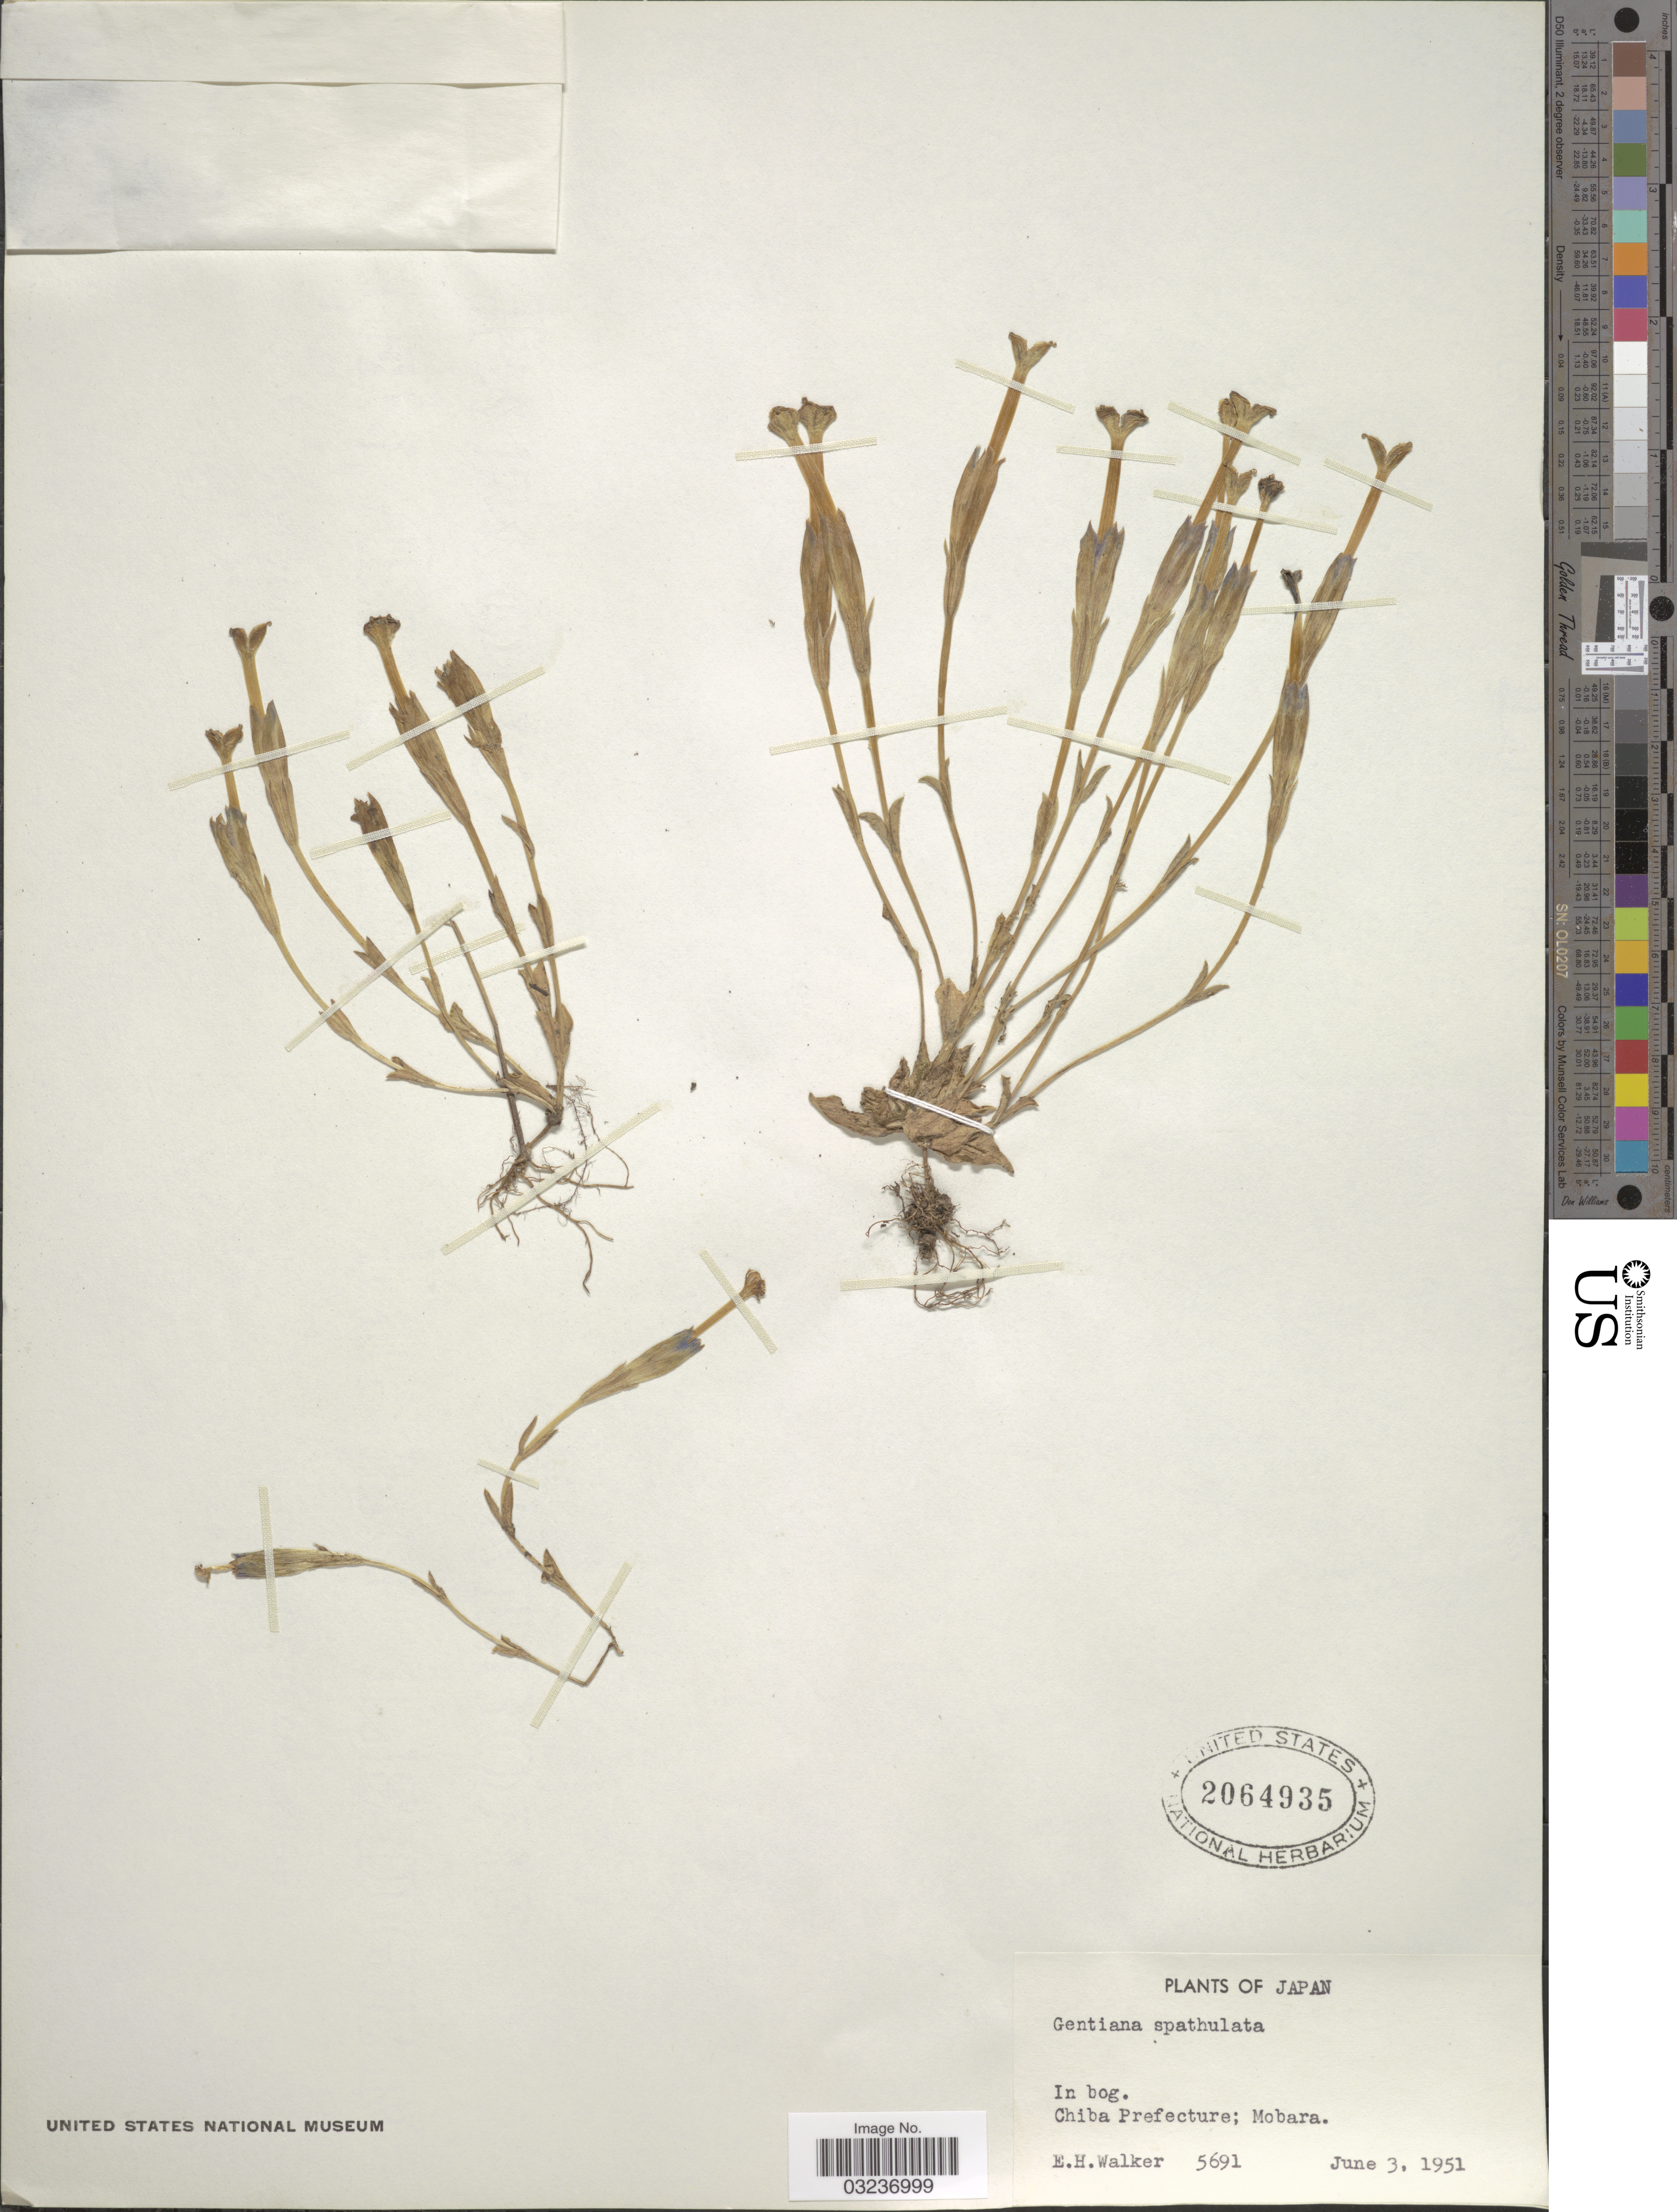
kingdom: Plantae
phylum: Tracheophyta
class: Magnoliopsida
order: Gentianales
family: Gentianaceae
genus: Gentiana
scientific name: Gentiana spathulata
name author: Bartl. ex Rchb.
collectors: E. H. Walker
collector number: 5691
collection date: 1951-06-03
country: Japan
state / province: Tiba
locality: In bog, Chiba Prefecture; Mobara.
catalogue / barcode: US 2064935